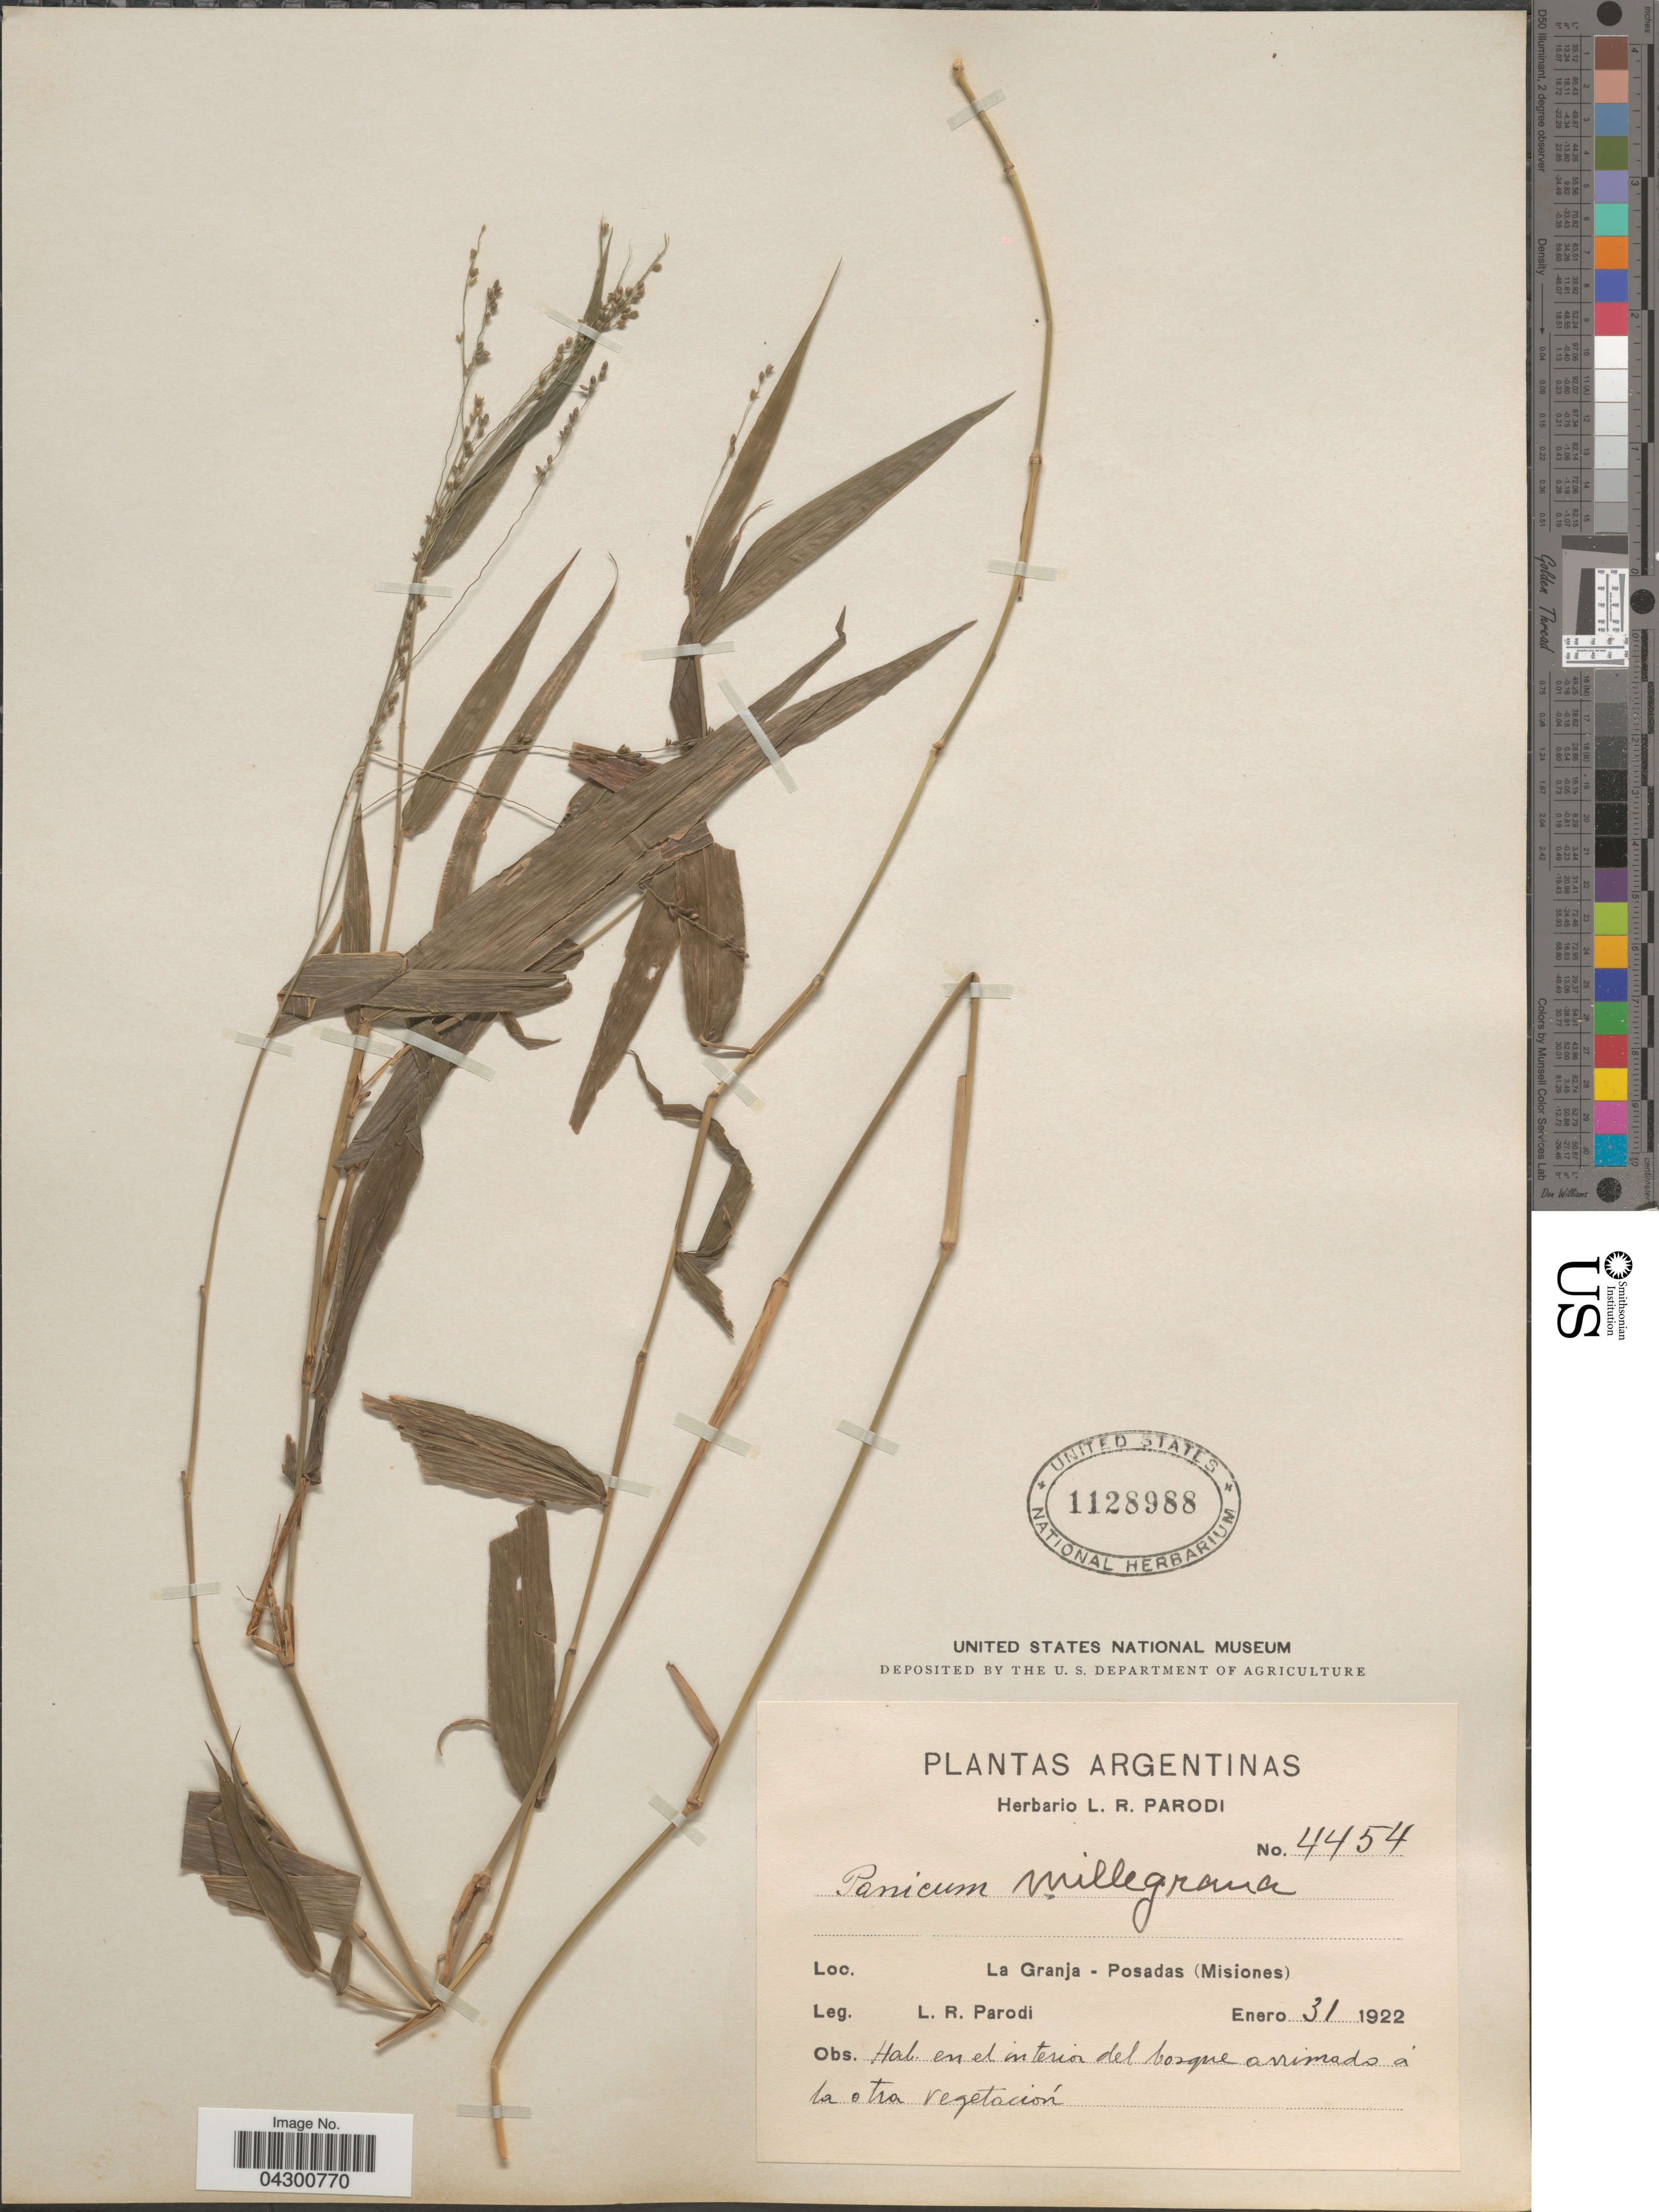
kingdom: Plantae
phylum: Tracheophyta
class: Liliopsida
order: Poales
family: Poaceae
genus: Panicum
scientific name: Panicum sellowii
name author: Nees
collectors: L. R. Parodi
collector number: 4454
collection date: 1922-01-31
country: Argentina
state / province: Misiones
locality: La Granja - Posadas (Misiones).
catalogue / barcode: US 1128988